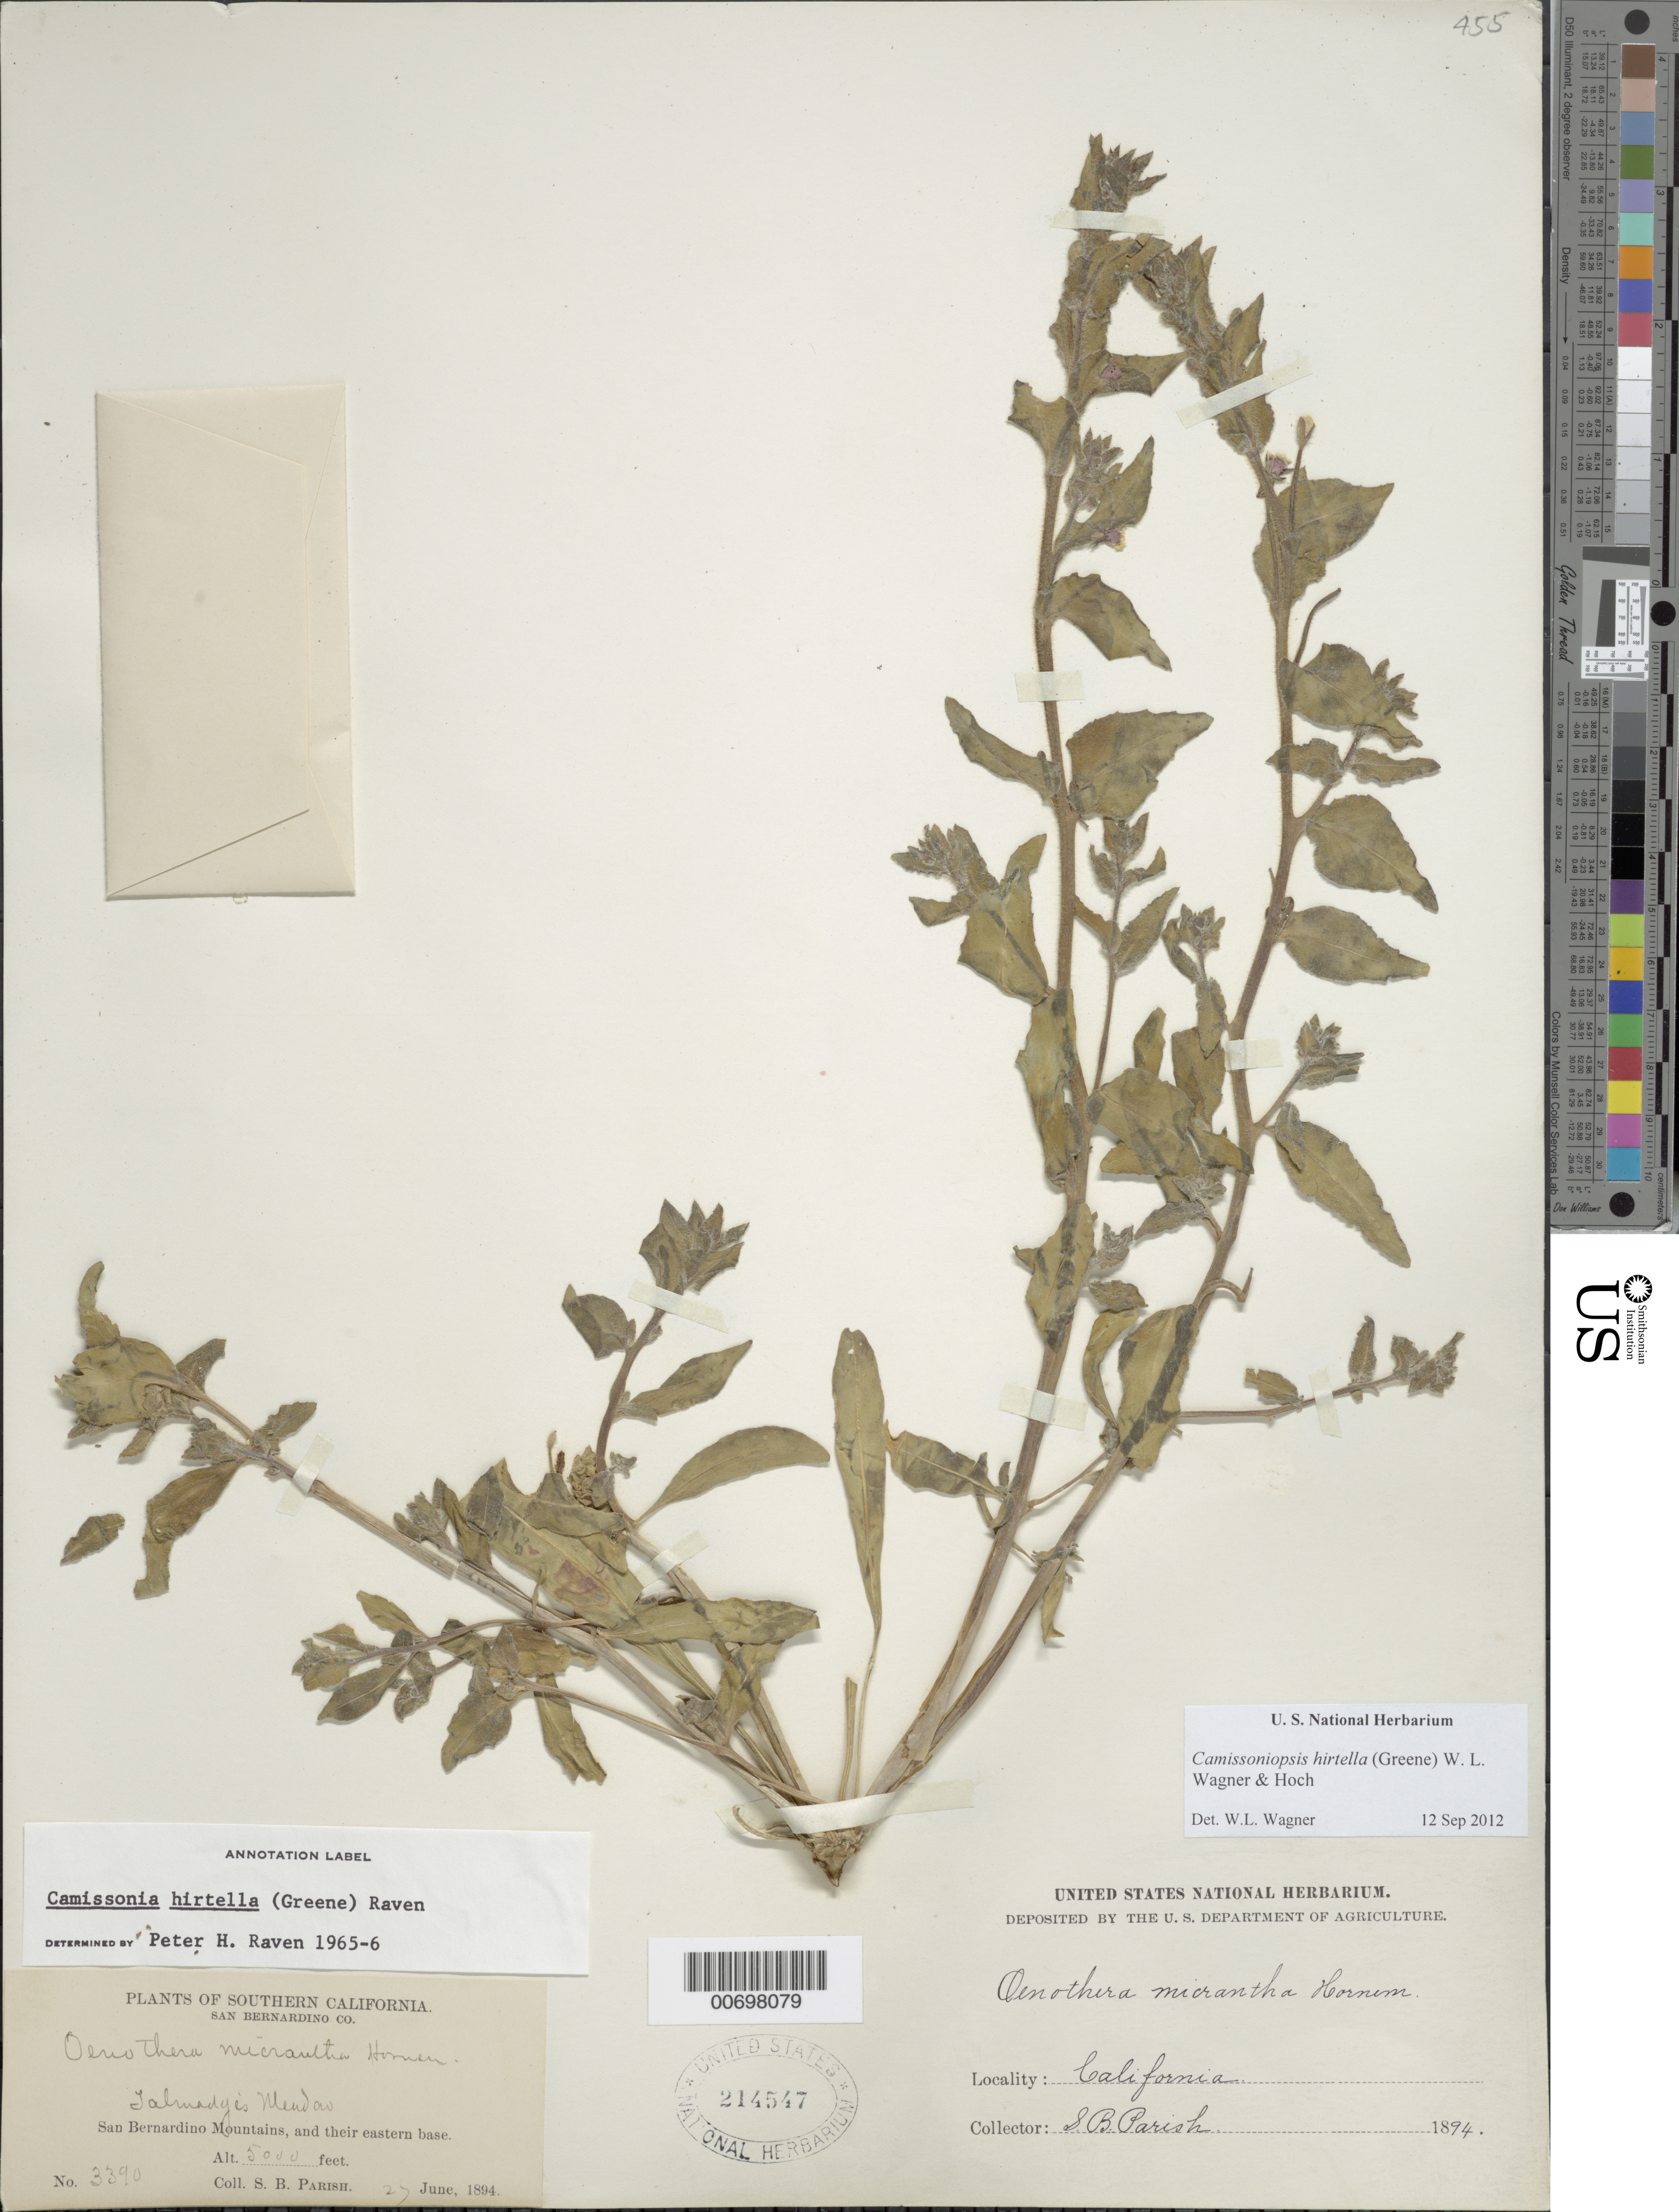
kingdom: Plantae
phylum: Tracheophyta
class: Magnoliopsida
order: Myrtales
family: Onagraceae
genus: Camissoniopsis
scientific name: Camissoniopsis hirtella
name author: (Greene) W.L. Wagner & Hoch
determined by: Wagner, W. L., (BOT), Smithsonian Institution - National Museum of Natural History (UNITED STATES)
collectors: S. B. Parish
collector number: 3390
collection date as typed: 27 Jun 1894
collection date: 1894-06-27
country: United States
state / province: California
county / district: San Bernardino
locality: Talmadge's Meadow, San Bernardino Mts., and their eastern base.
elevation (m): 1524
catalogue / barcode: US 214547